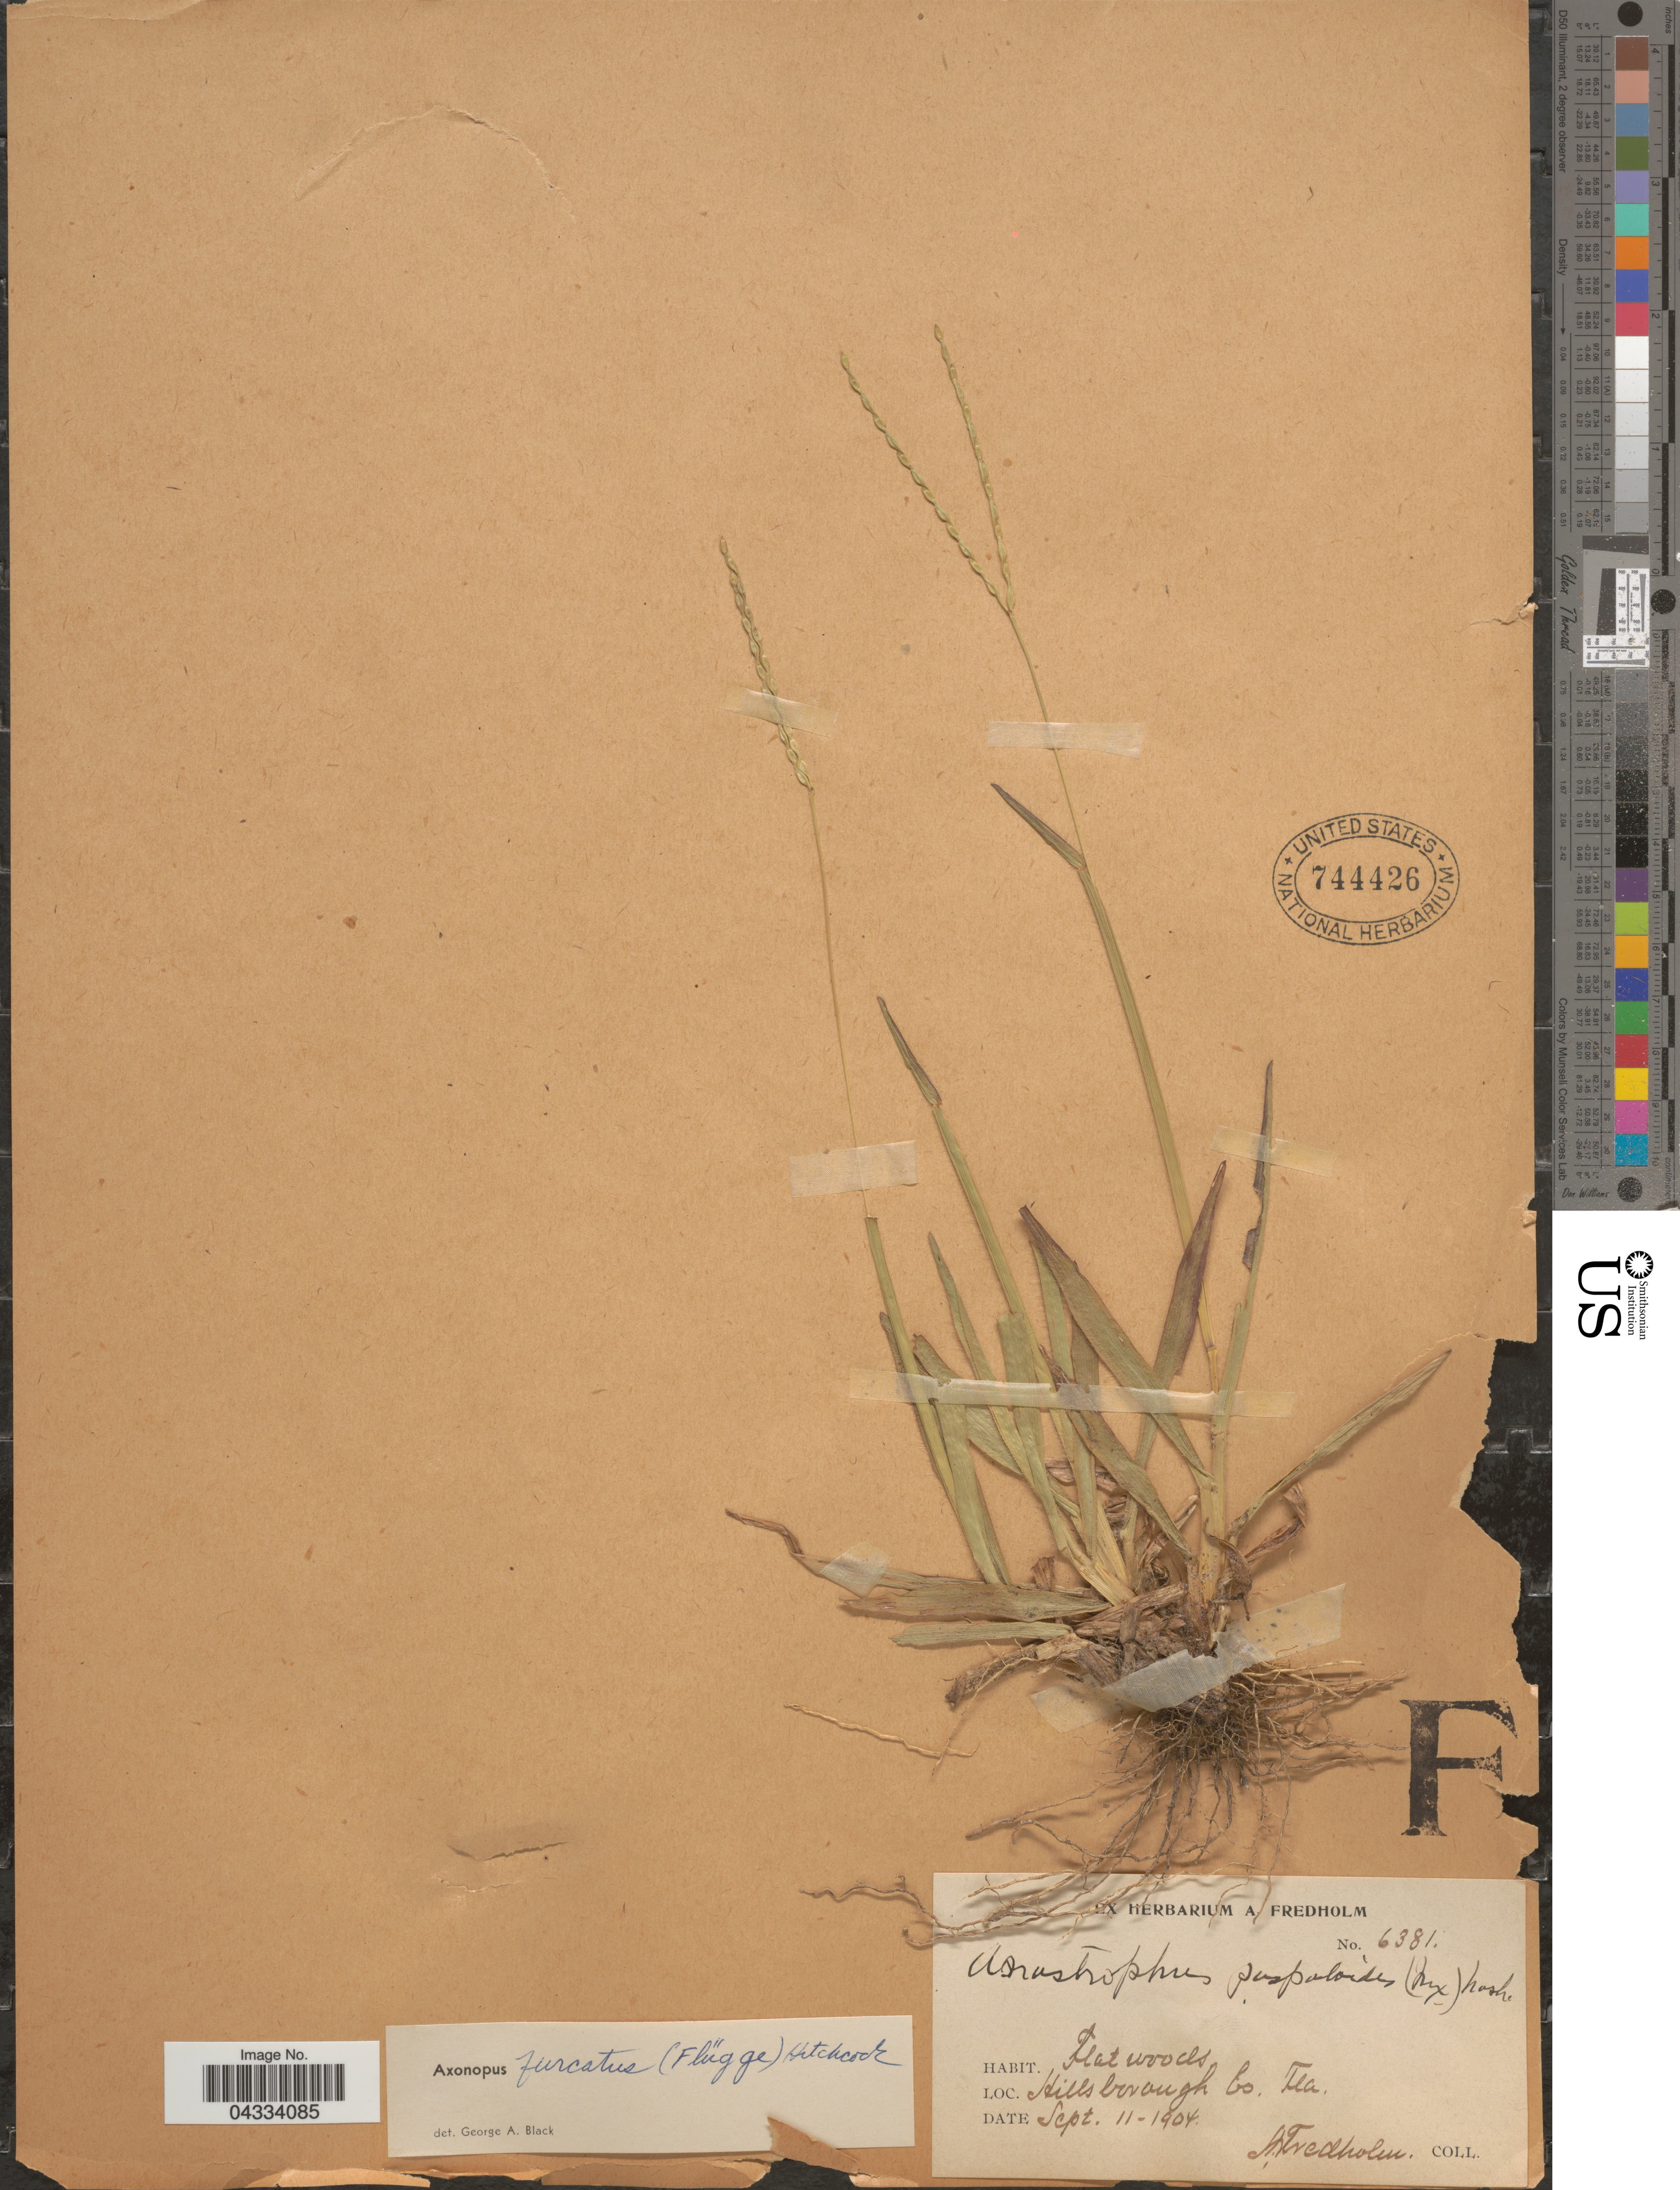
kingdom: Plantae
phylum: Tracheophyta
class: Liliopsida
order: Poales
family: Poaceae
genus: Axonopus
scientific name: Axonopus furcatus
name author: (Flüggé) Hitchc.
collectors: A. Fredholm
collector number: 6381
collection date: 1904-09-11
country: United States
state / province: Florida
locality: Hillsborough Co.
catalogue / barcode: US 744426